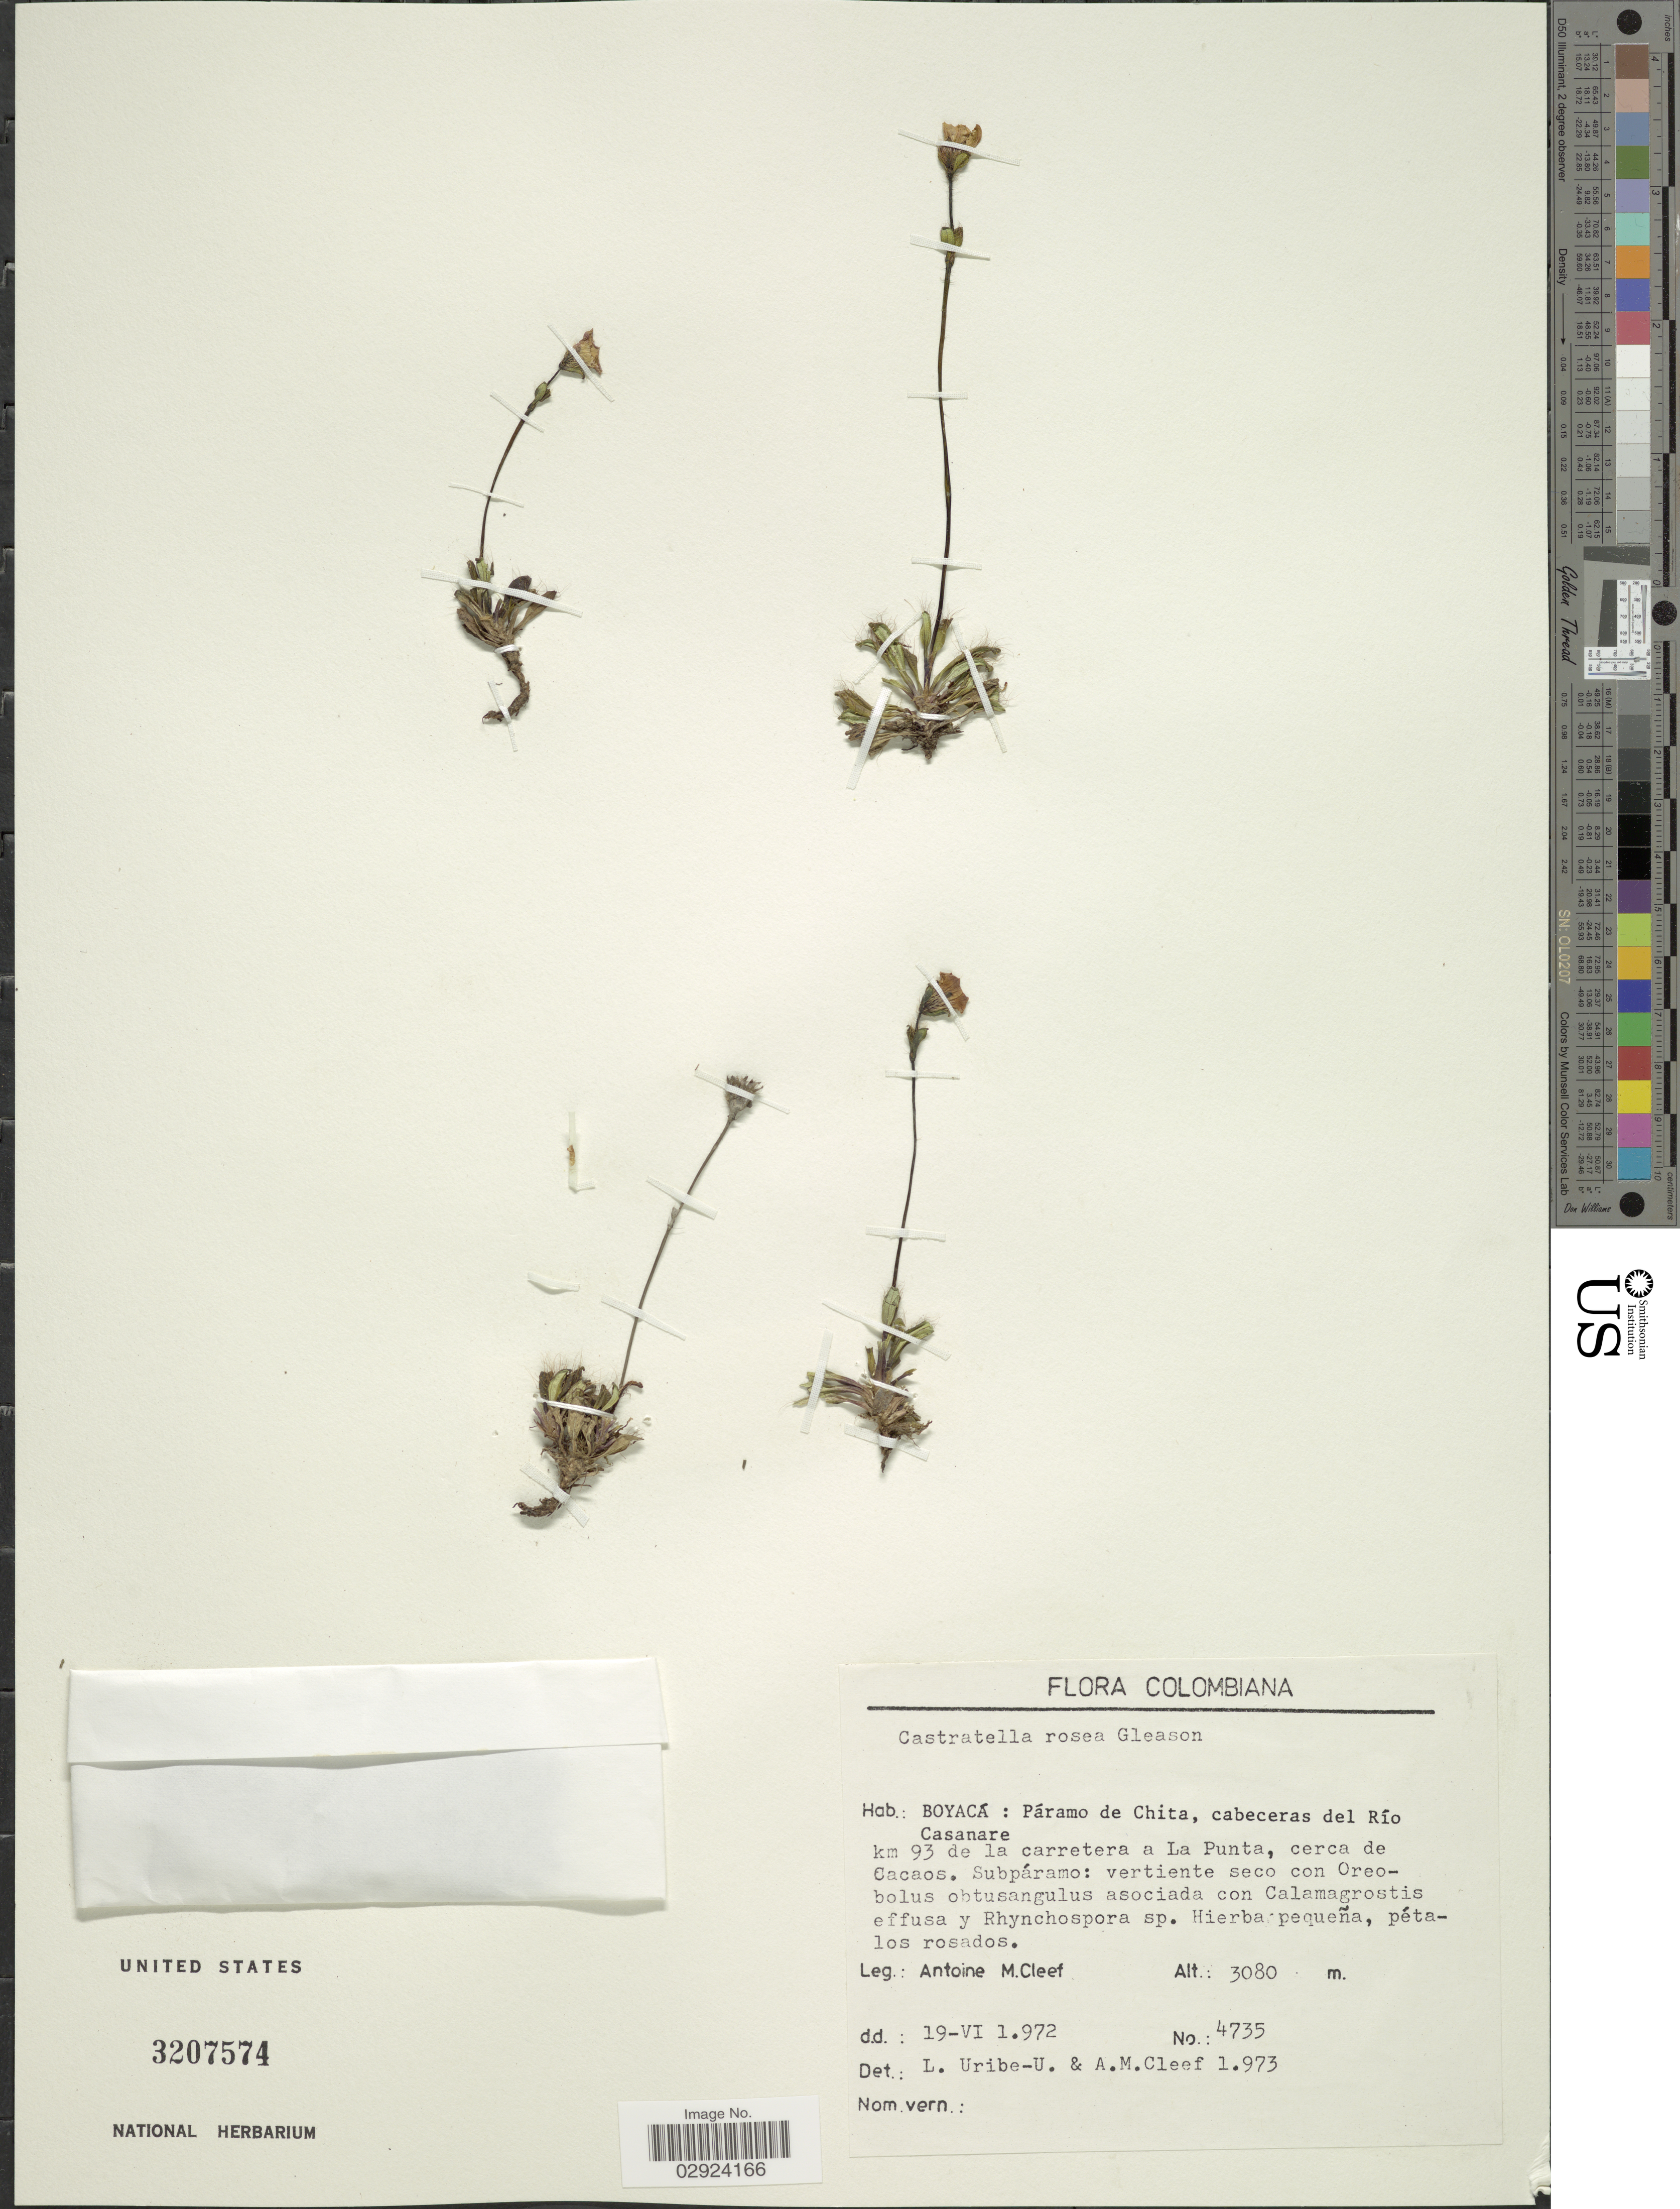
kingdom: Plantae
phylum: Tracheophyta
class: Magnoliopsida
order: Myrtales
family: Melastomataceae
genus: Castratella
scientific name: Castratella rosea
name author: Gleason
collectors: A. M. Cleef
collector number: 4735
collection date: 1972-06-19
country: Colombia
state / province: Boyacá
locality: Páramo de Chita, cabeceras del Río Casanare, Km 93 de la carretera a La Punta, cerca de Cacaos.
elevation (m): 3080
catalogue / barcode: US 3207574